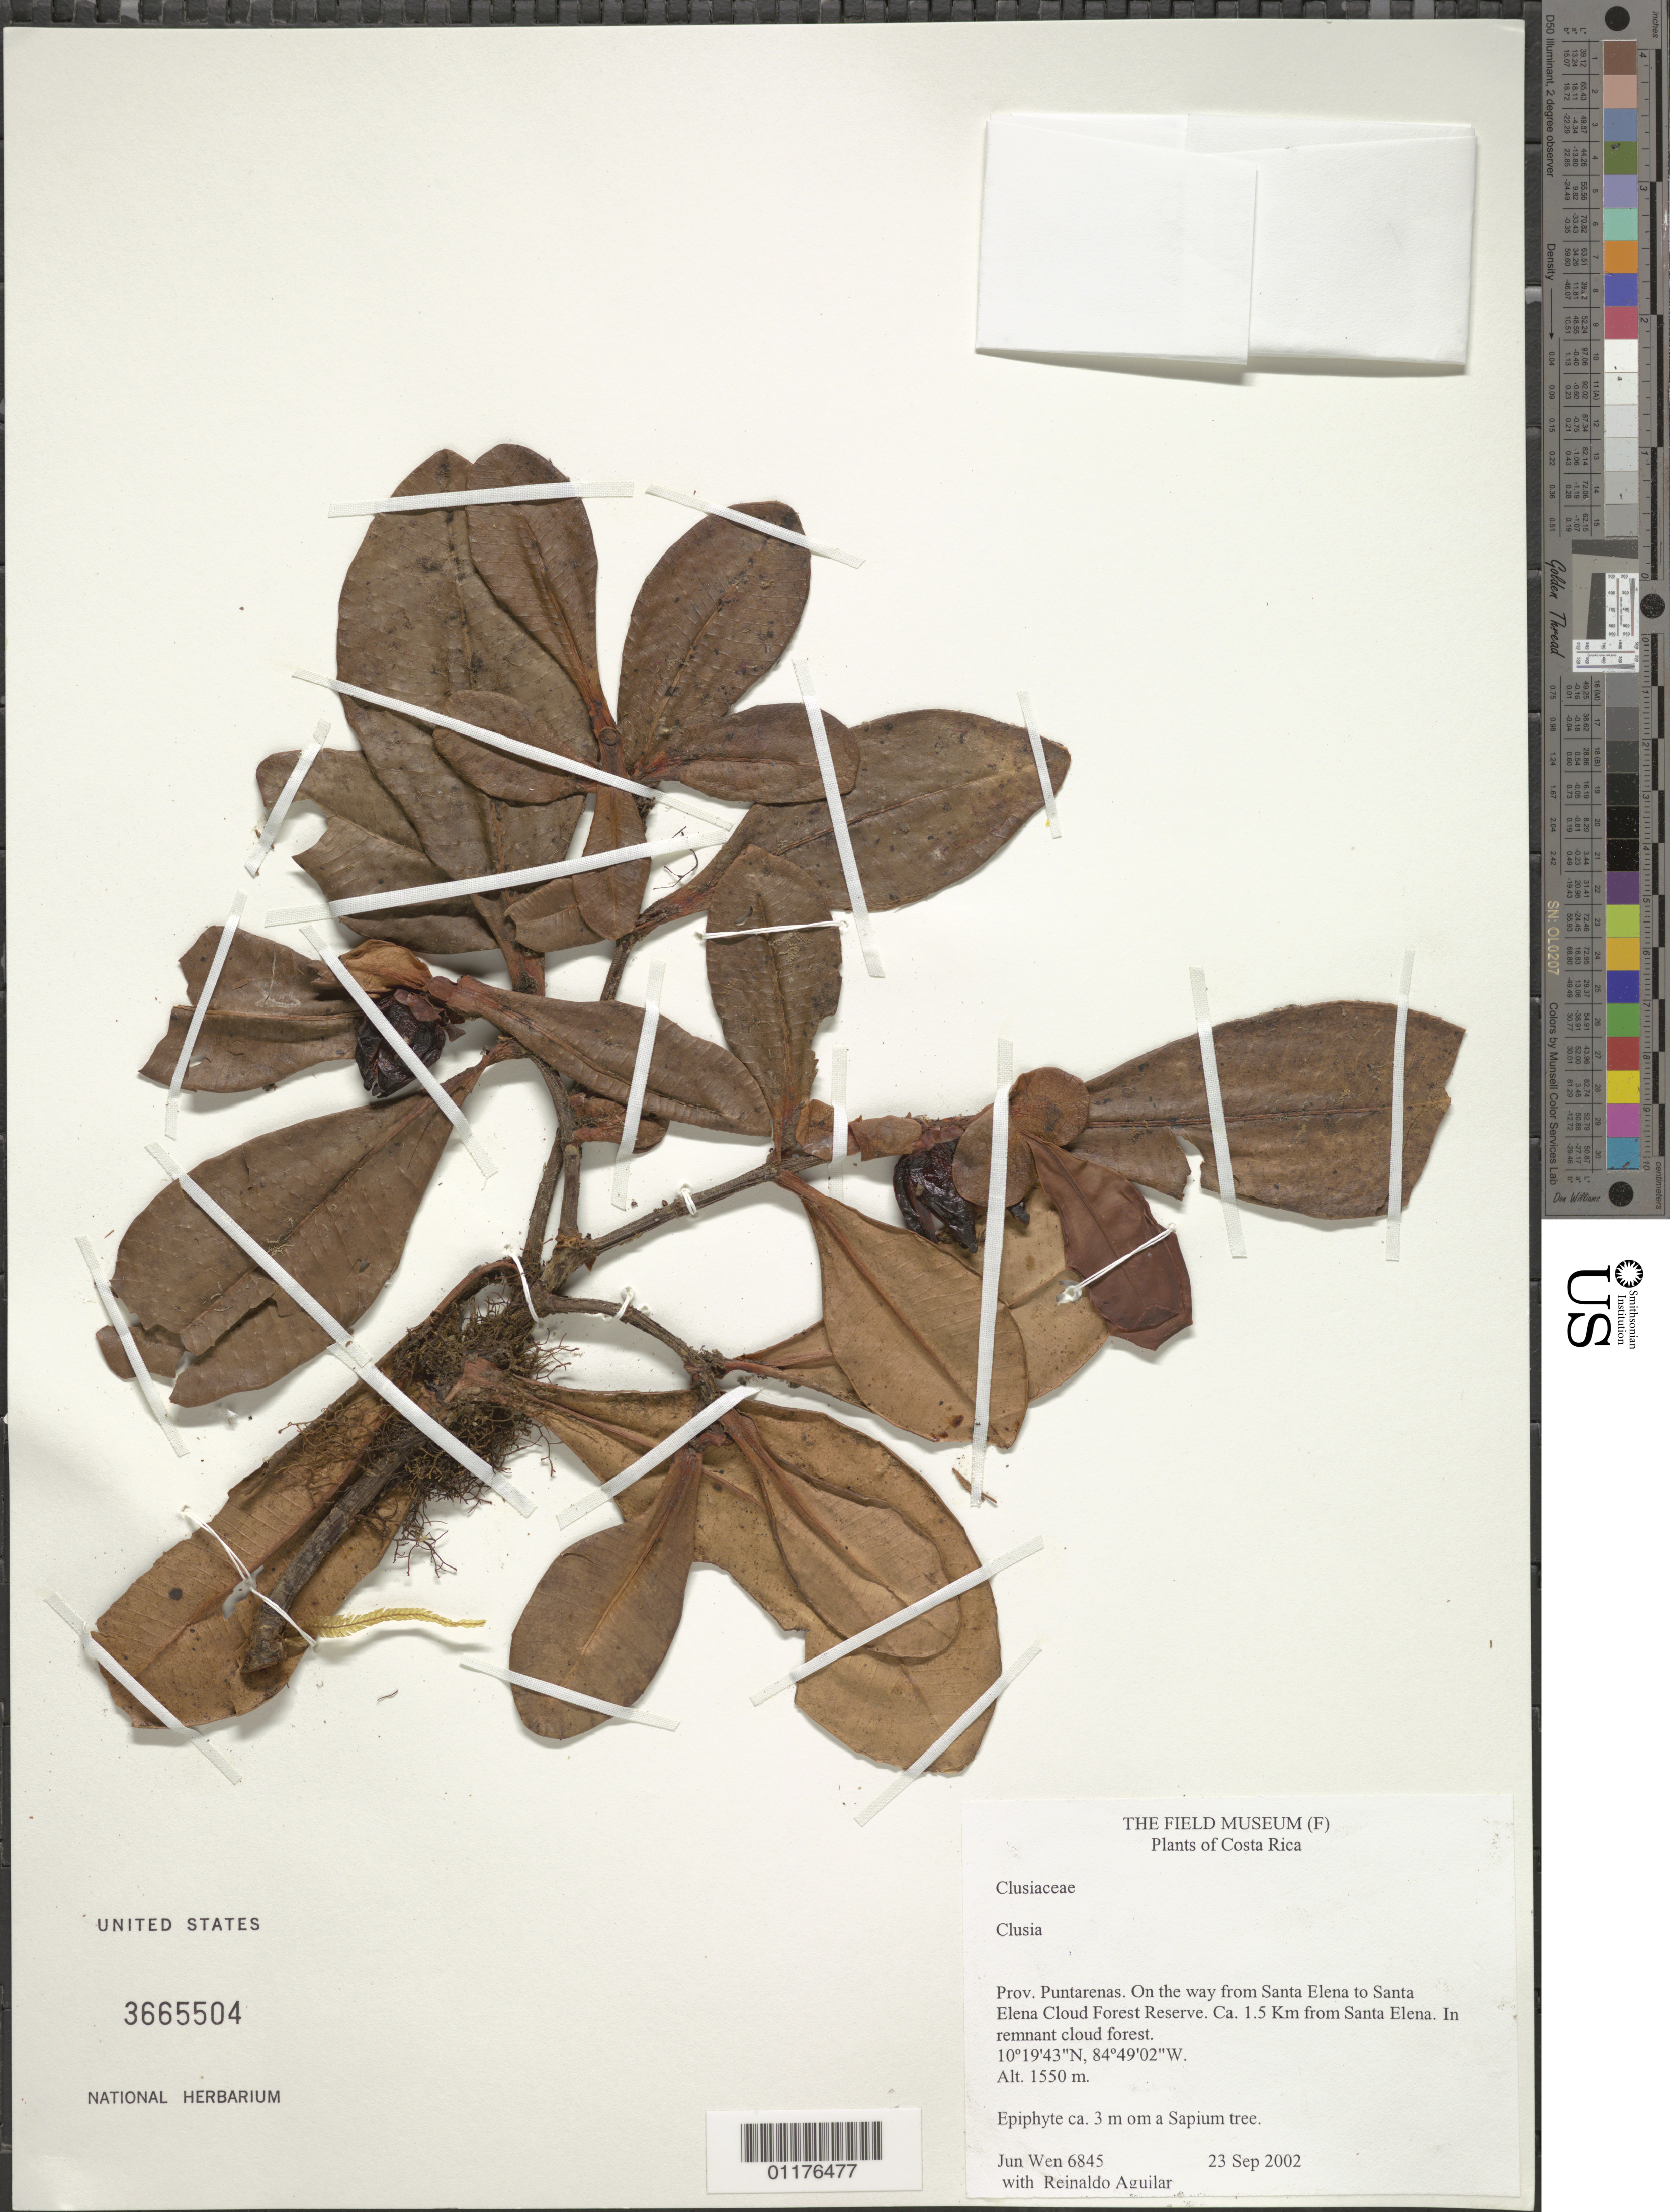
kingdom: Plantae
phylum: Tracheophyta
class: Magnoliopsida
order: Malpighiales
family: Clusiaceae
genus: Clusia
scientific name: Clusia sp.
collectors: J. Wen & R. Aguilar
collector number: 6845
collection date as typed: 22 Sep 2002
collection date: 2002-09-23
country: Costa Rica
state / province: Puntarenas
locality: On the way from Santa Elena to Santa Elena Cloud Forest Reserve. Ca. 1.5 km from Santa Elena.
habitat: In remnant cloud forest.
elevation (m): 1550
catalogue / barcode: US 3665504